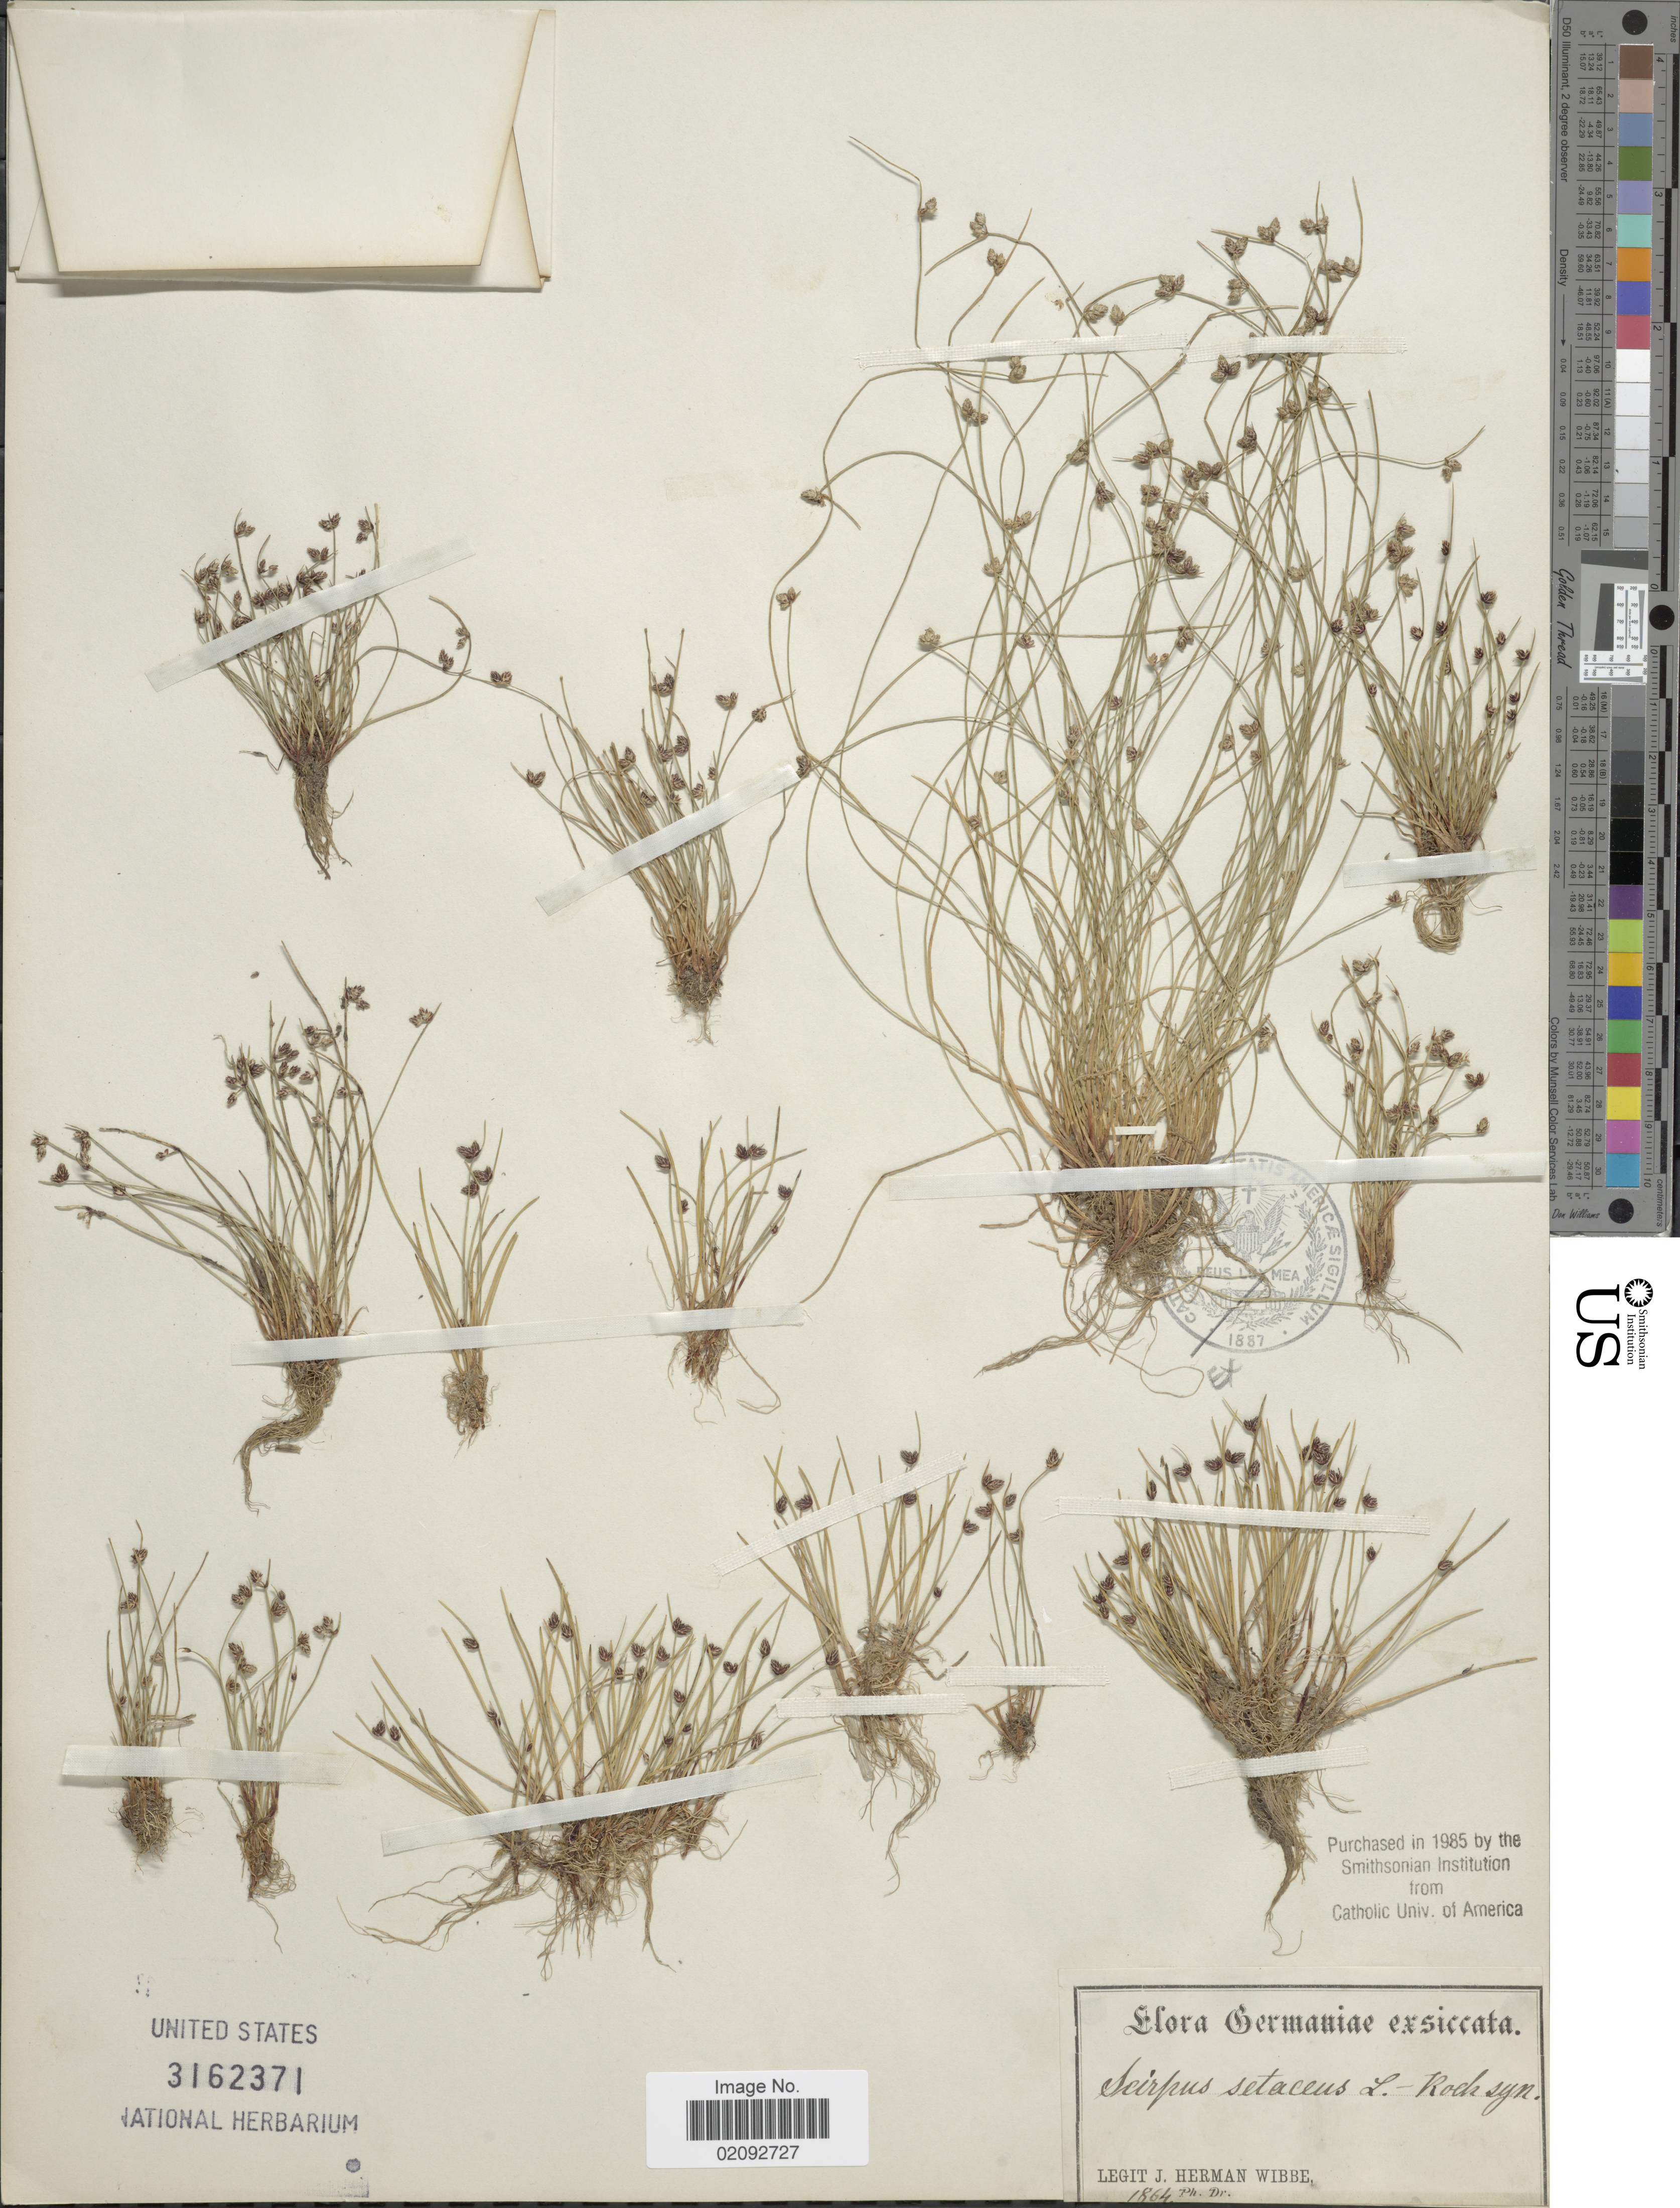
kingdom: Plantae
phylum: Tracheophyta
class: Liliopsida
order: Poales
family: Cyperaceae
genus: Isolepis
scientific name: Isolepis setacea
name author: (L.) R. Br.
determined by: Strong, Mark T., (BOT), Smithsonian Institution - National Museum of Natural History (UNITED STATES)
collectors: J. Wibbe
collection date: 1864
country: Germany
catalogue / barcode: US 3162371